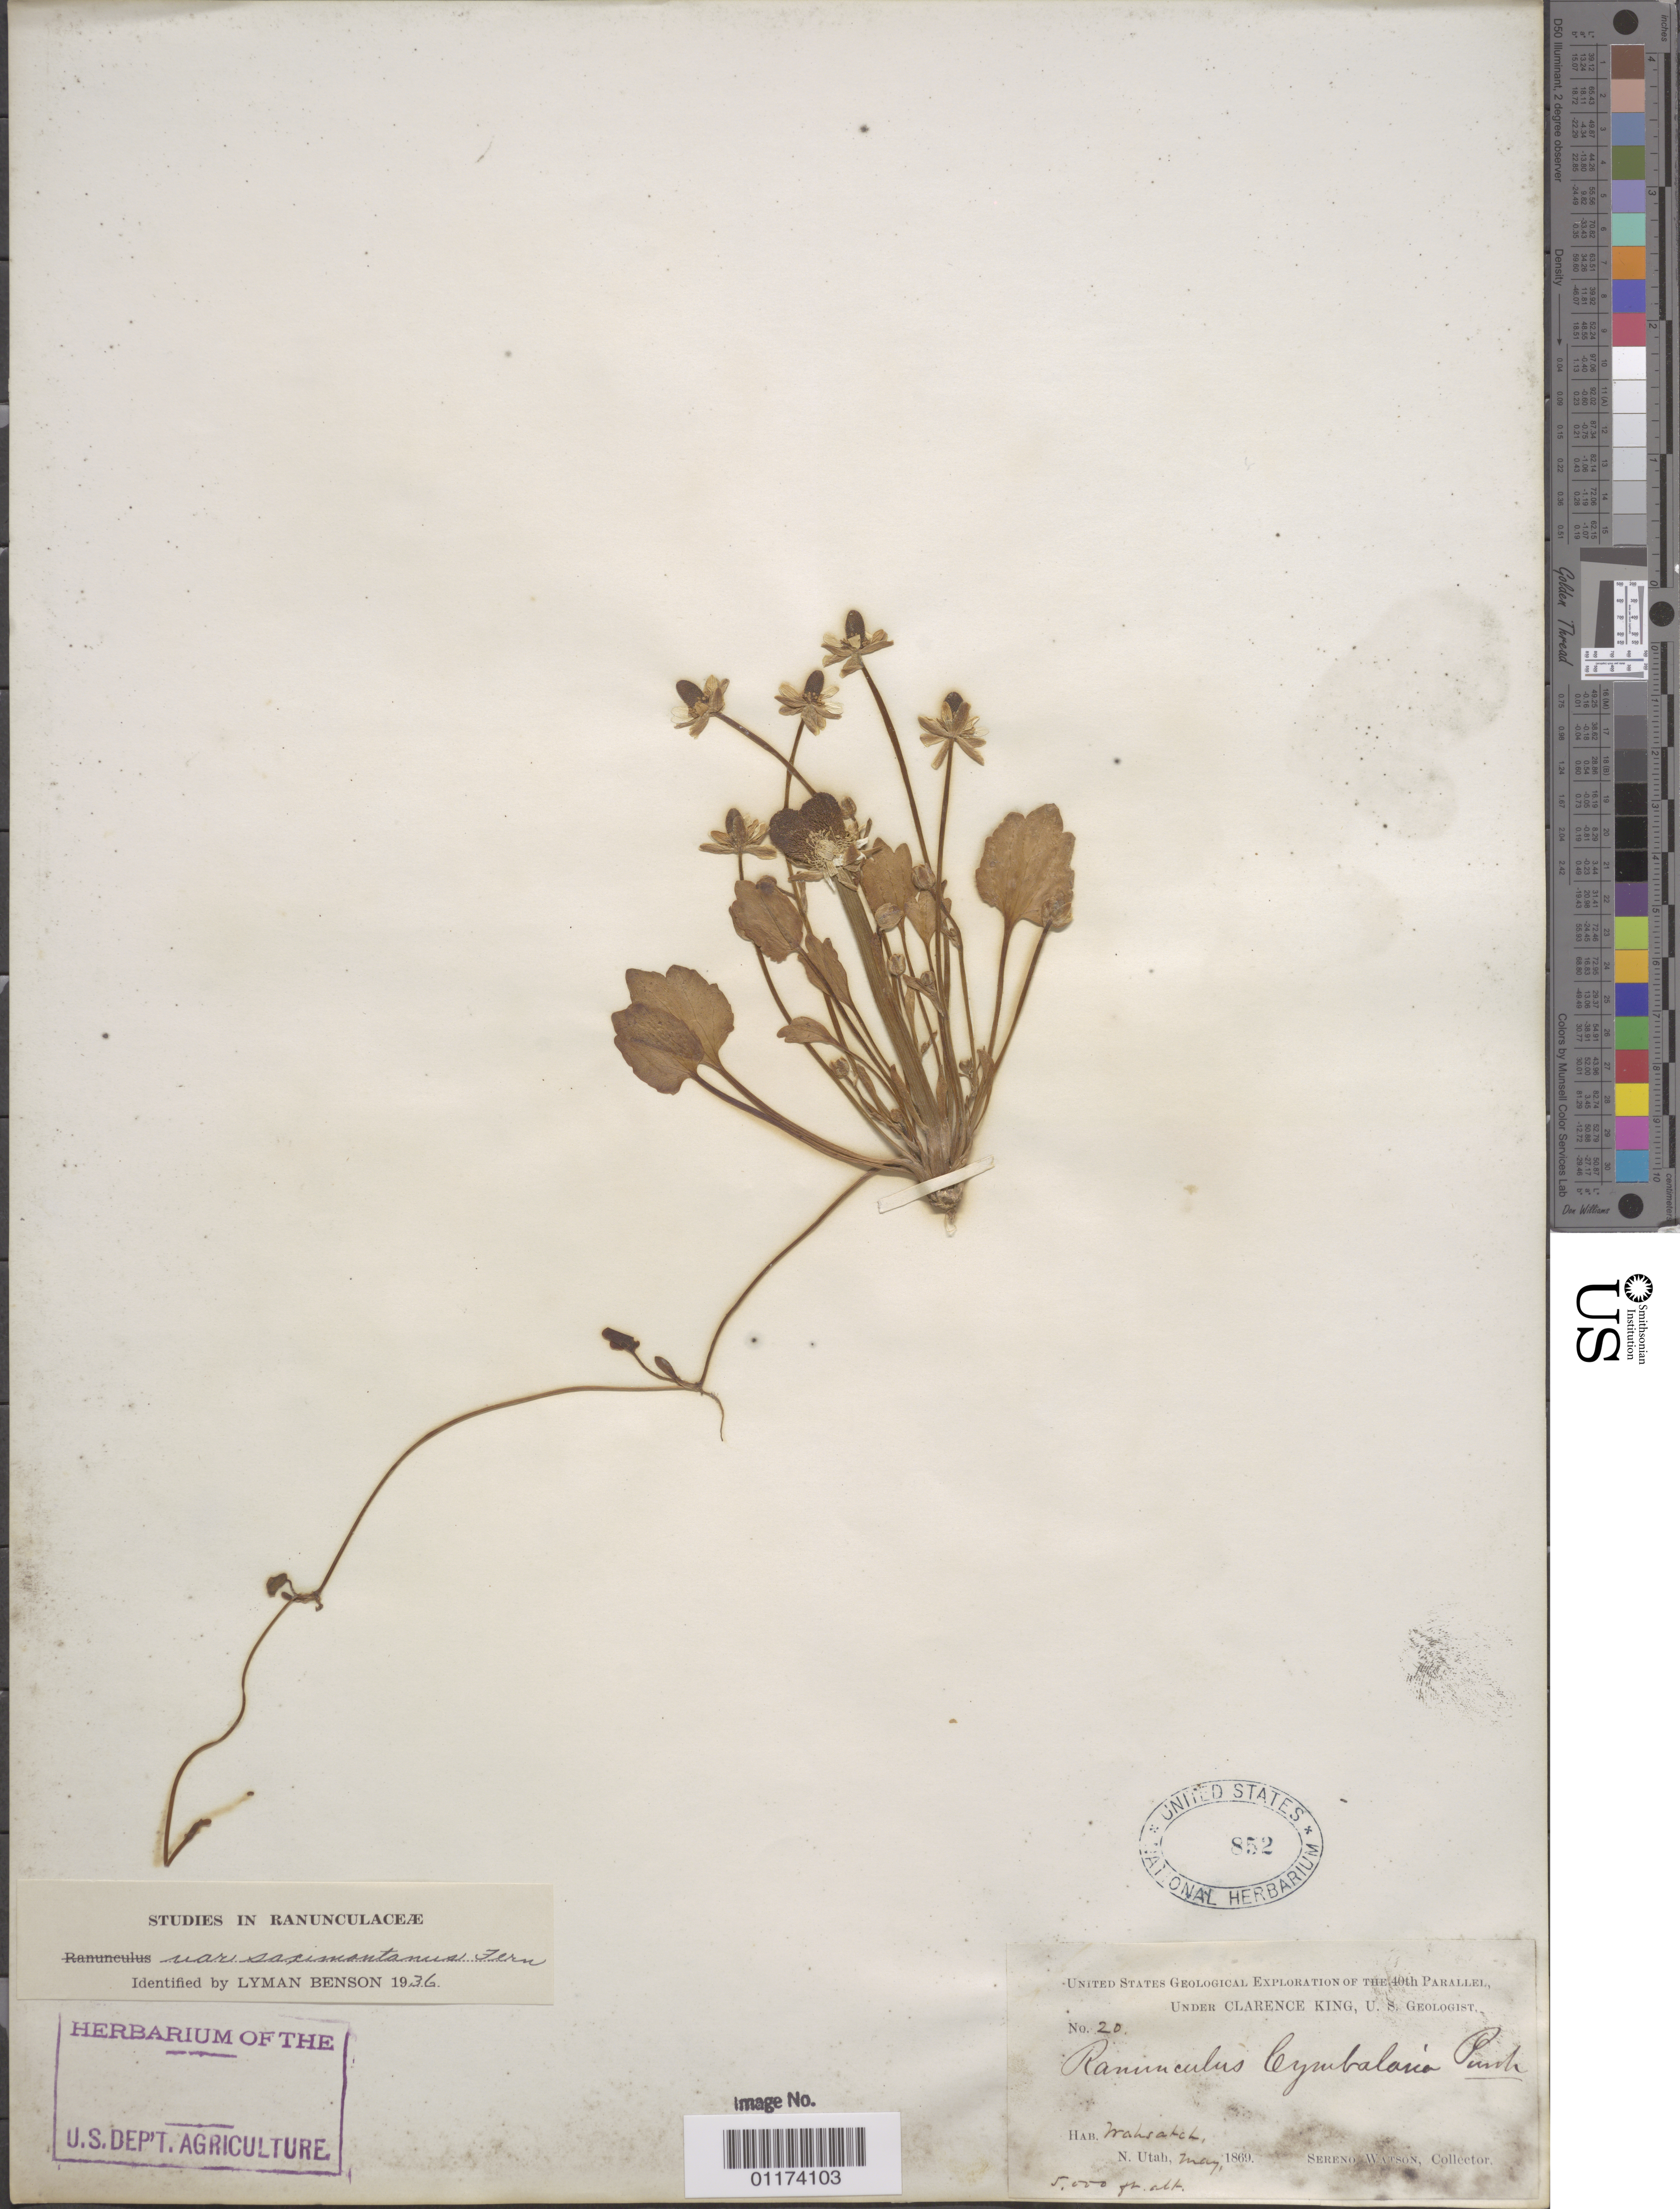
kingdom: Plantae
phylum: Tracheophyta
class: Magnoliopsida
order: Ranunculales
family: Ranunculaceae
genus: Halerpestes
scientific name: Halerpestes cymbalaria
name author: (Pursh) Greene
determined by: Strong, M. T., (US), Smithsonian Institution - National Museum of Natural History (UNITED STATES)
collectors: S. Watson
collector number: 20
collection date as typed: May 1869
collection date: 1869-05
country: United States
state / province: Utah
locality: Wasatch Mts., N. Utah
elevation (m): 1524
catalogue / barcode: US 852